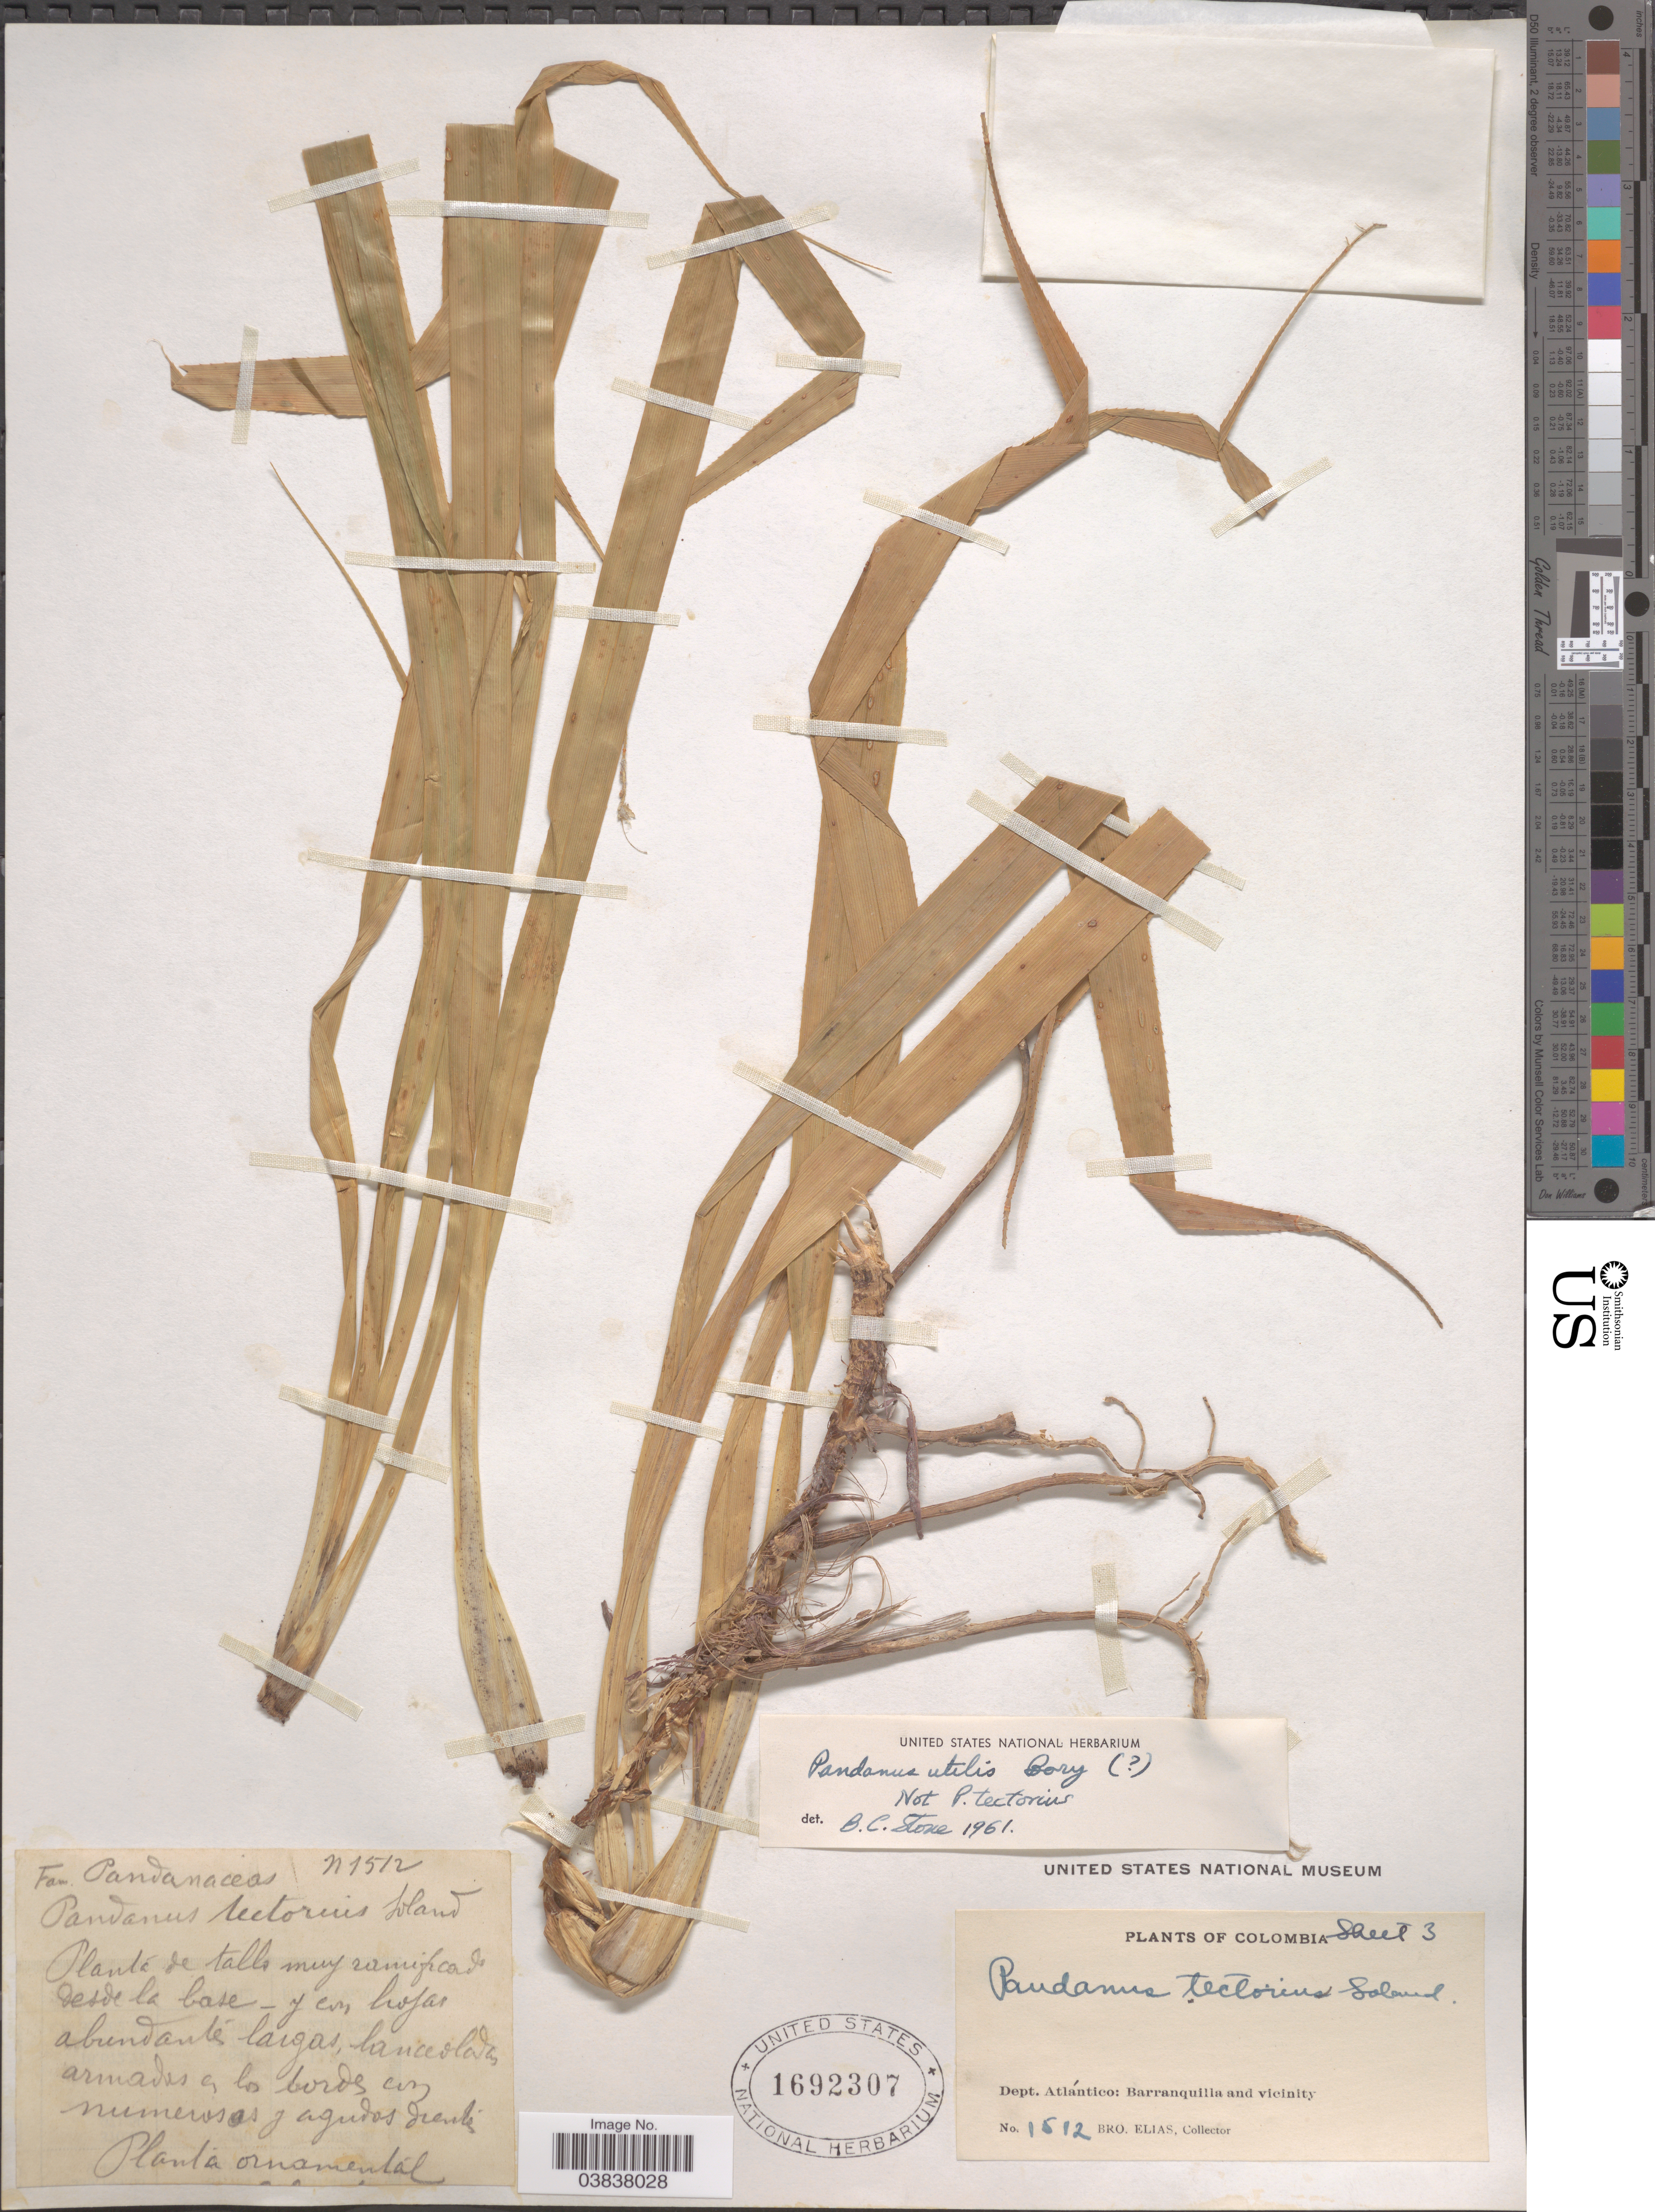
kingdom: Plantae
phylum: Tracheophyta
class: Liliopsida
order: Pandanales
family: Pandanaceae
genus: Pandanus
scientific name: Pandanus utilis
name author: Bory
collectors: Bro. Elias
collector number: N1512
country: Colombia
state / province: Atlántico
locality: Dept. Atlántico: Barranquilla and vicinity.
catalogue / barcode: US 1692307